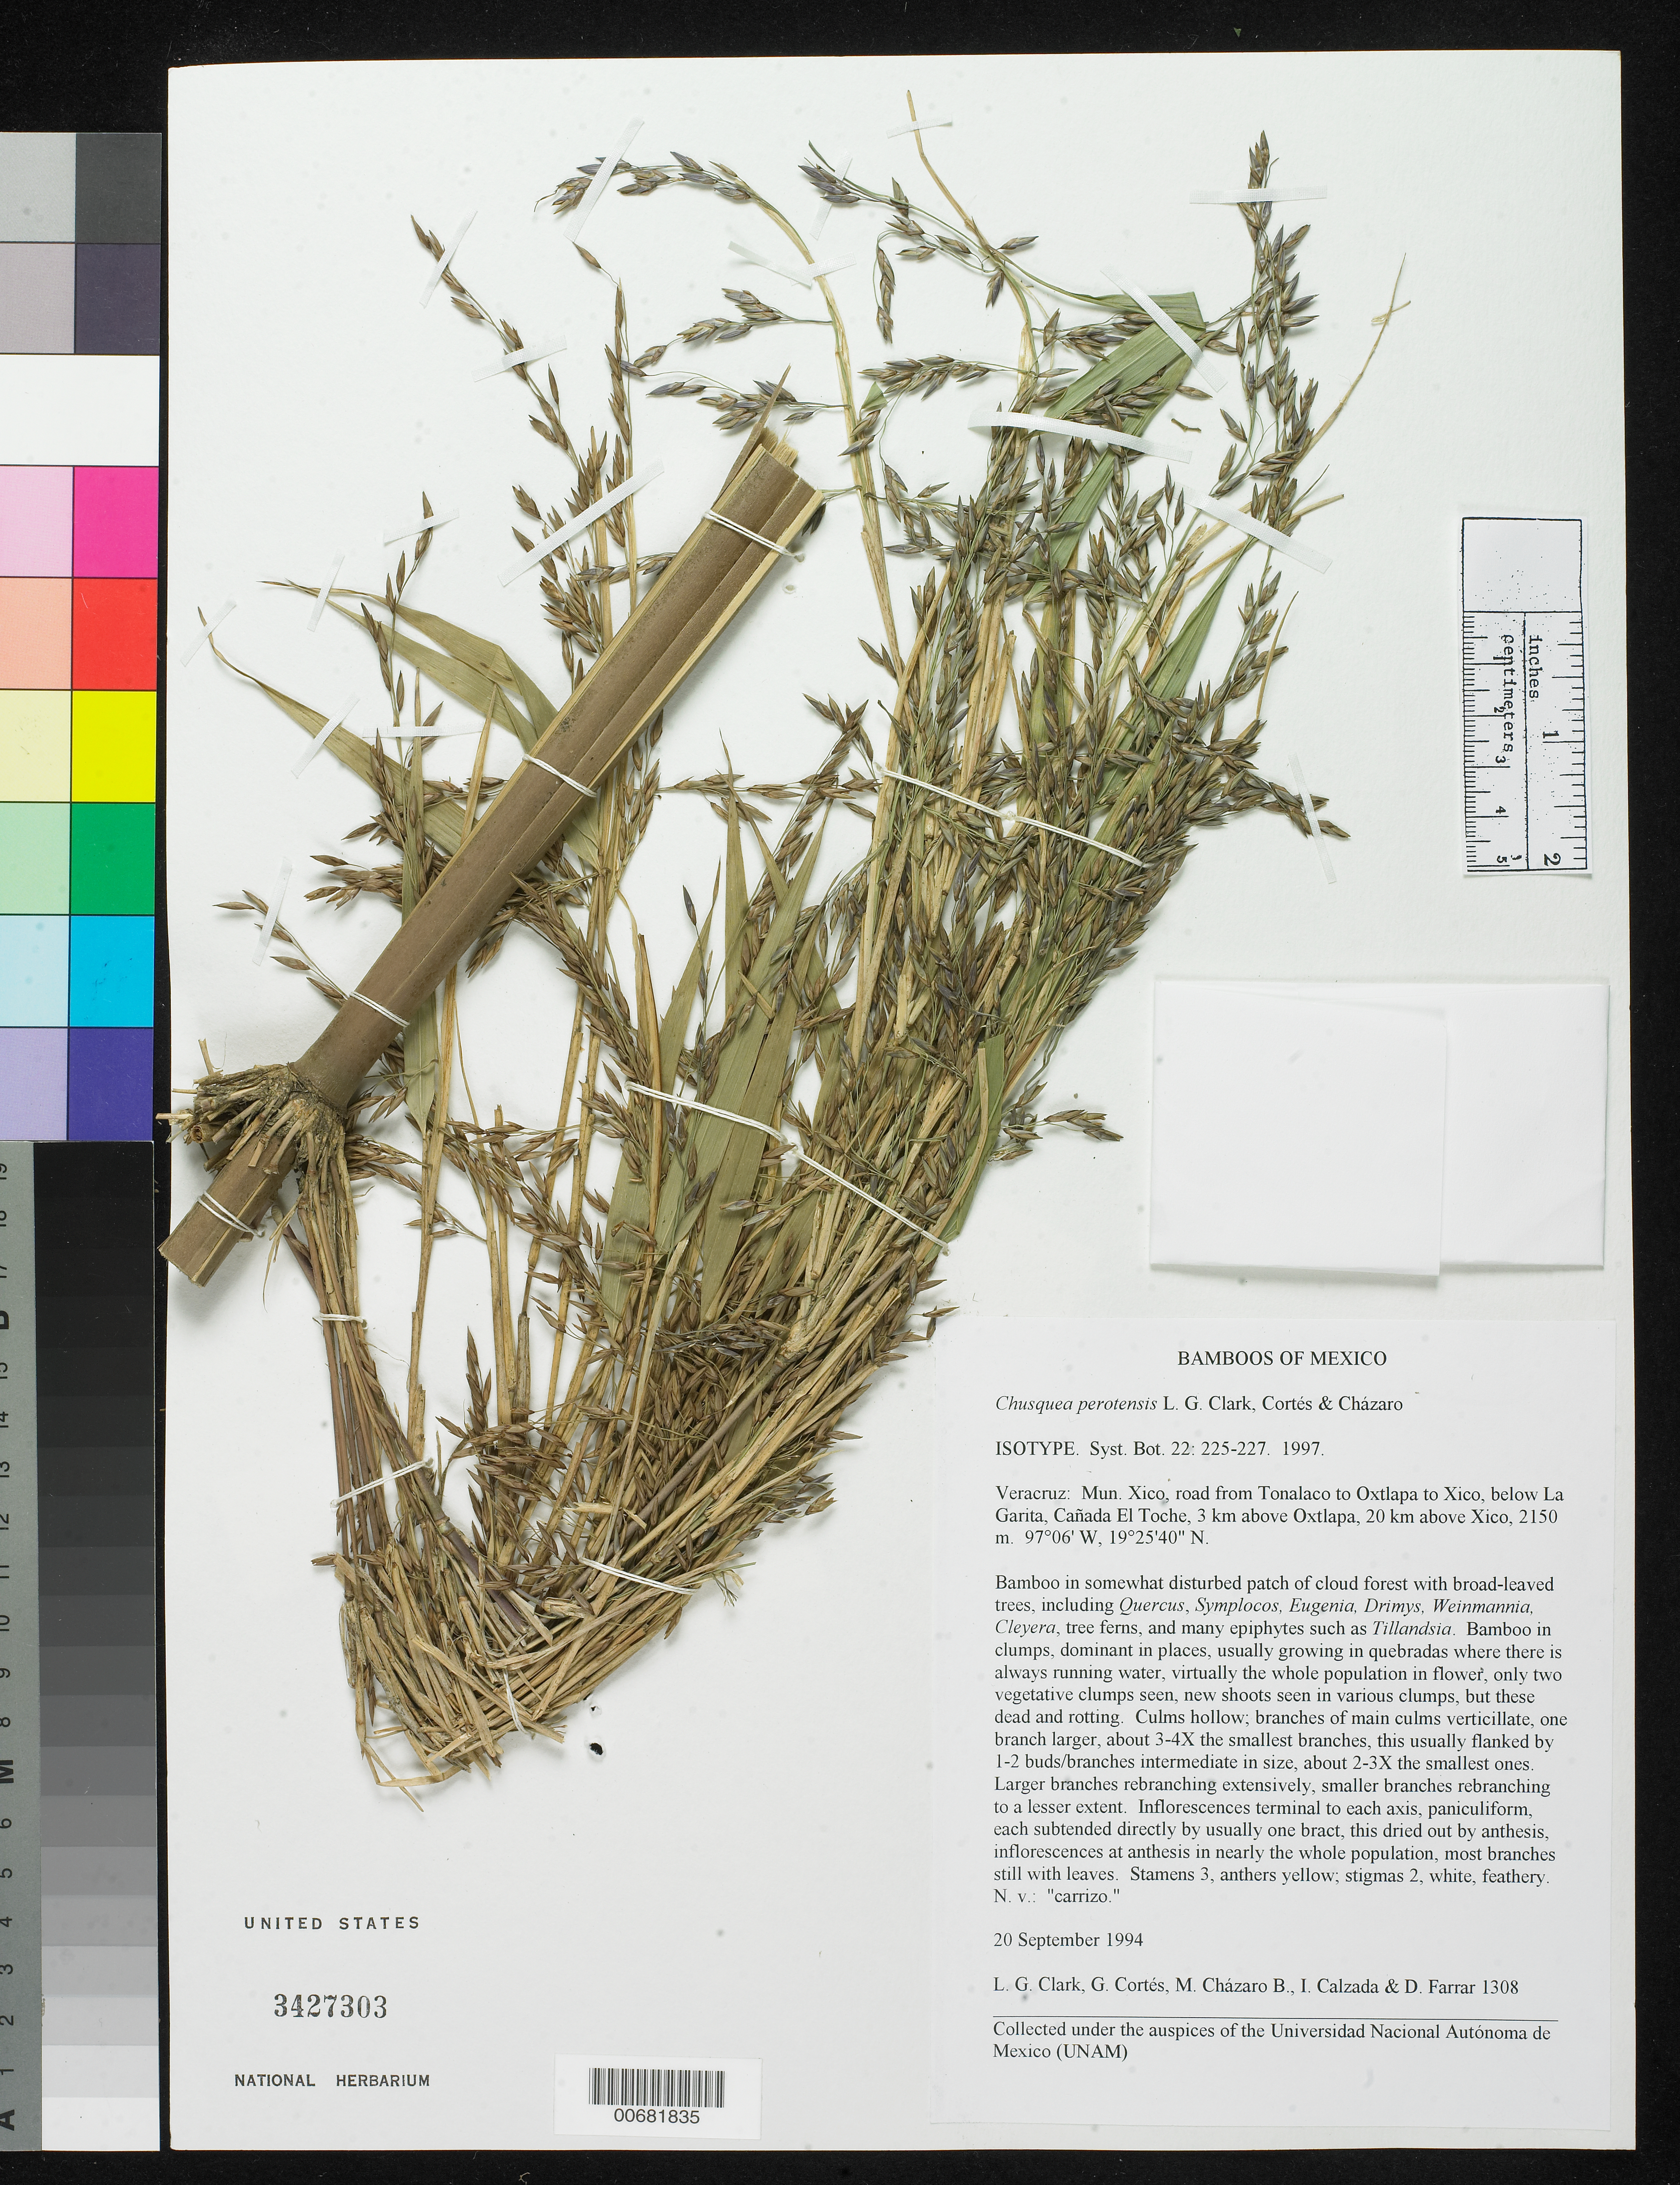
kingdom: Plantae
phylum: Tracheophyta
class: Liliopsida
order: Poales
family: Poaceae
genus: Chusquea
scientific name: Chusquea perotensis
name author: L.G. Clark et al.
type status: Isotype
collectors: L. G. Clark, G. Cortés R., M. de J. Cházaro Basáñoez, I. Calzada & D. R. Farrar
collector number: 1308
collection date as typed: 20 Sep 1994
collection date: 1994-09-20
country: Mexico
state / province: Veracruz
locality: Veracruz: Mun. Xico, road from Tonalaco to Oxtlapa to Xico, below La Garita, Cañada El toche, 3 km above Oxtlapa, 20 km above Xico.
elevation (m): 2150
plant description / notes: Holotype at MEXU.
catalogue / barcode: US 3427303